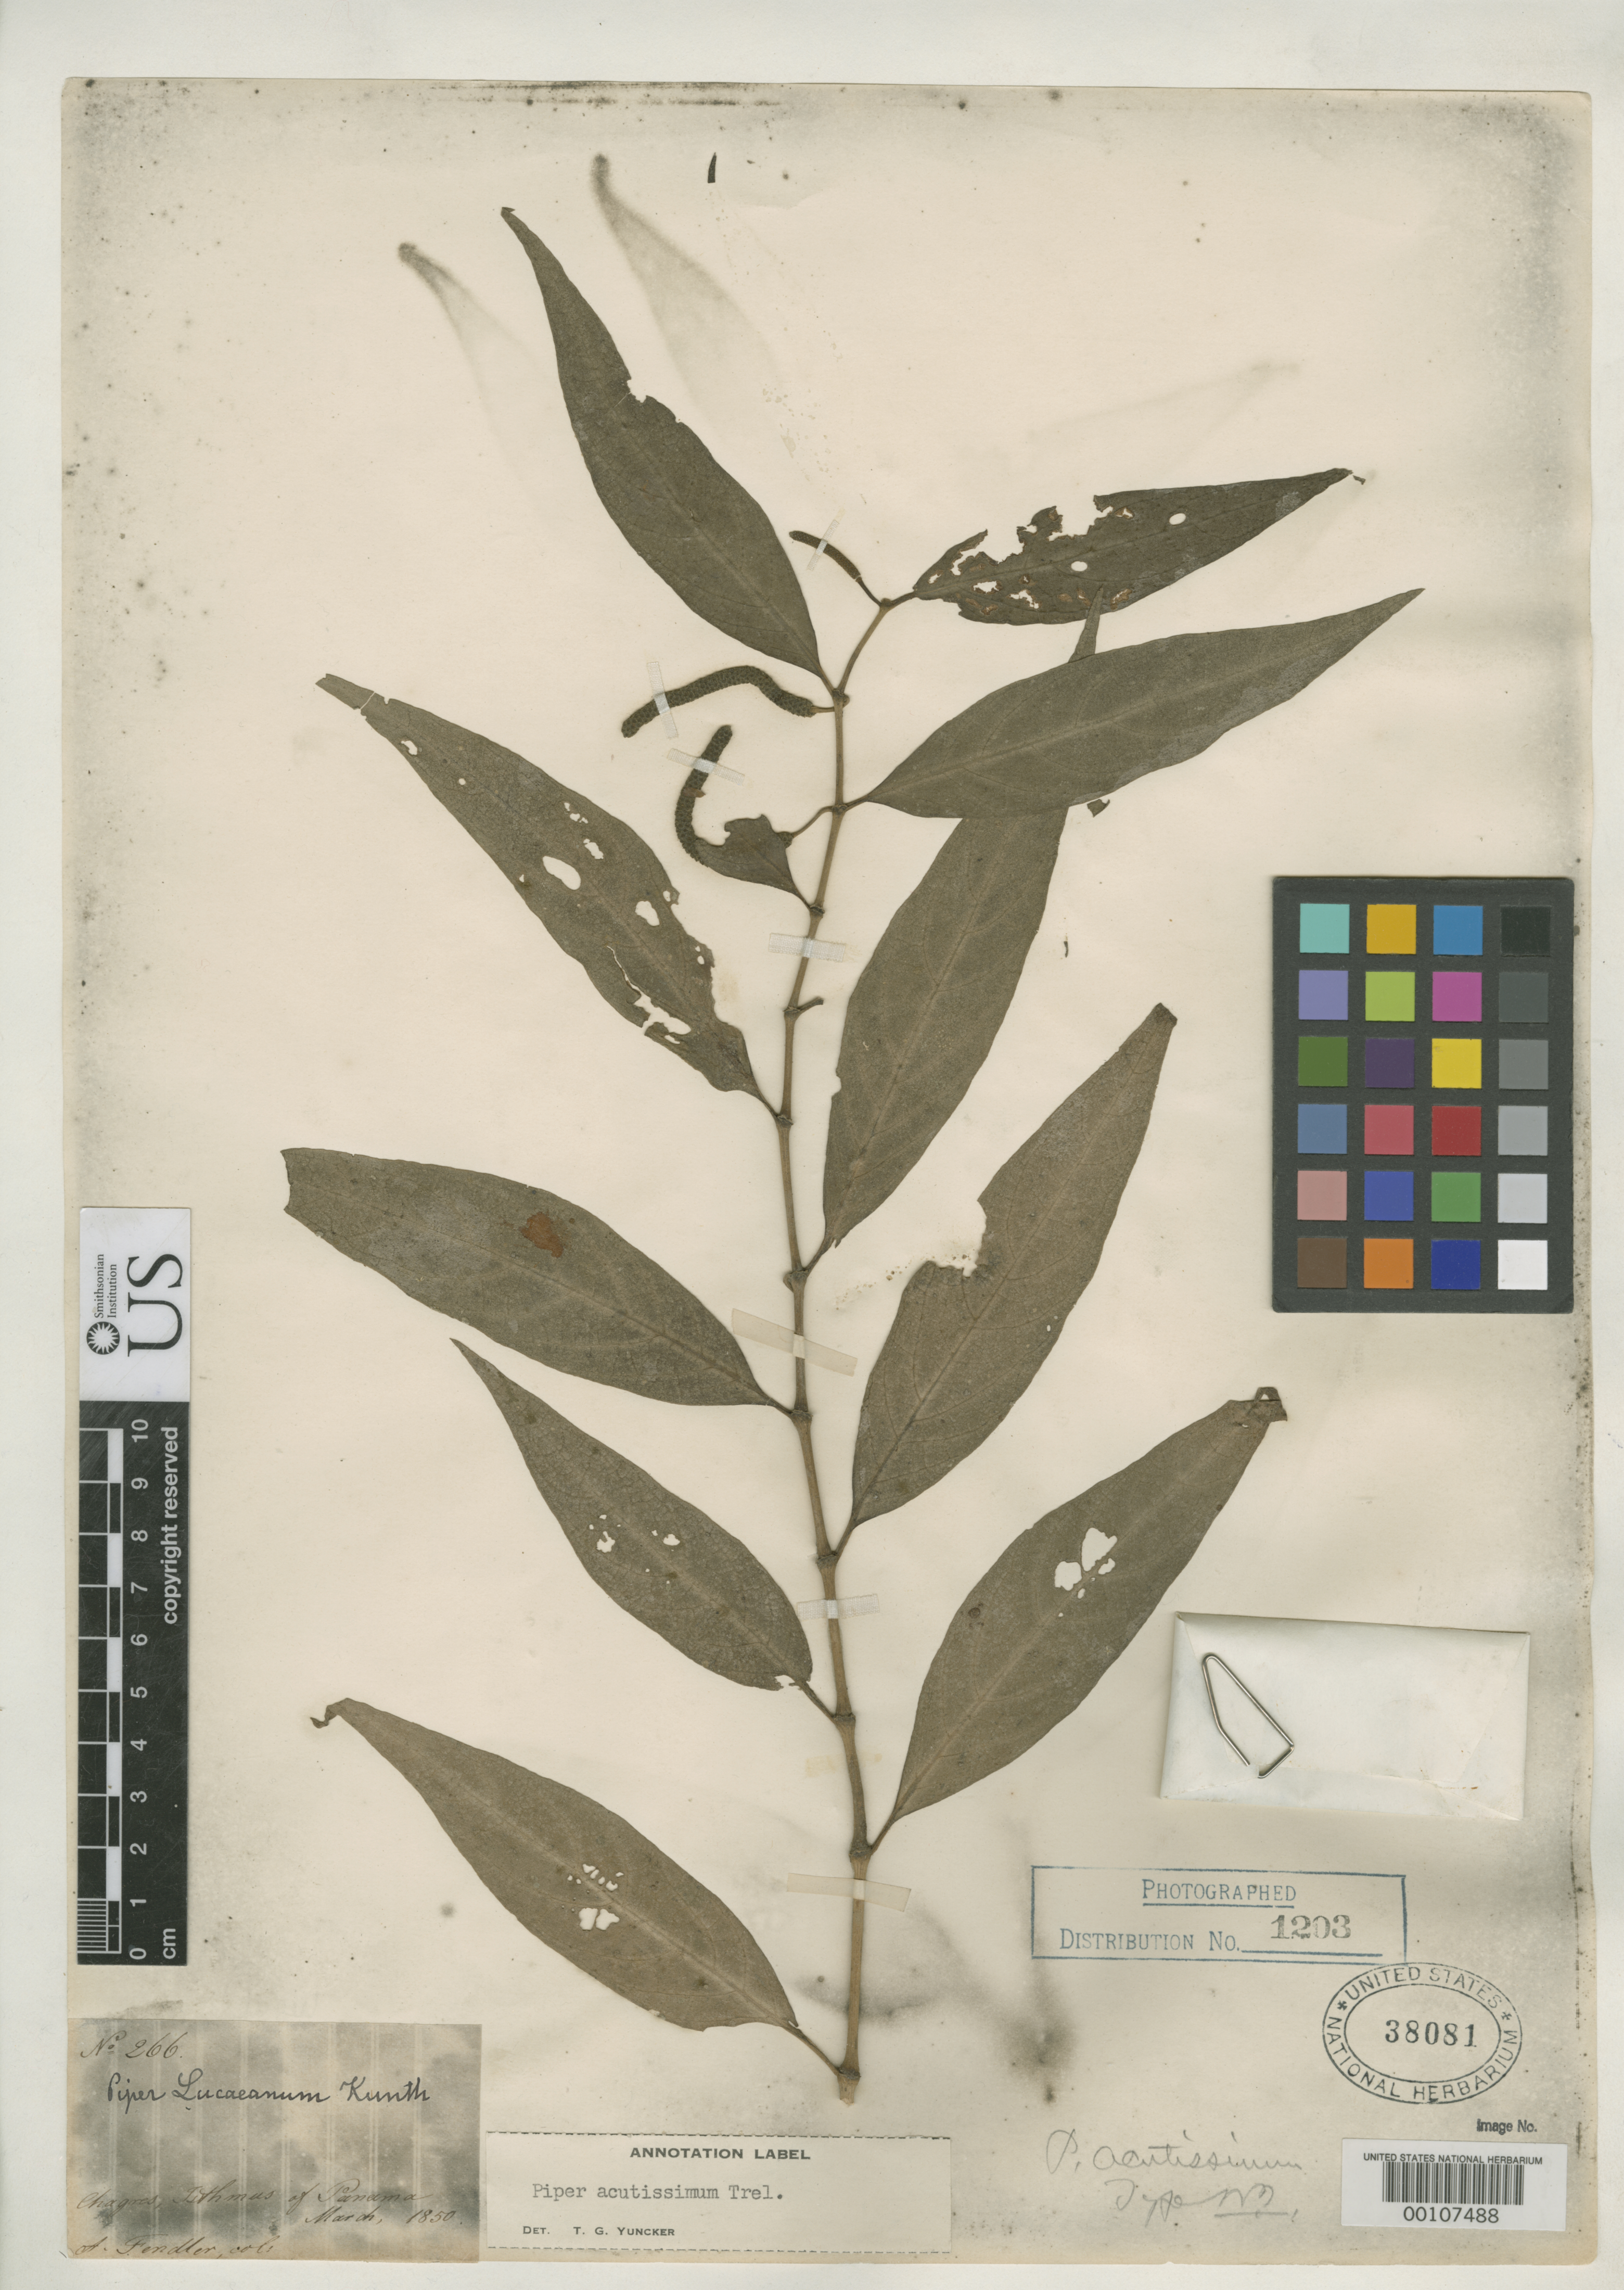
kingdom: Plantae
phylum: Tracheophyta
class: Magnoliopsida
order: Piperales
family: Piperaceae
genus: Piper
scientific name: Piper acutissimum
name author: Trel.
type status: Holotype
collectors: A. Fendler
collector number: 266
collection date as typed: Mar 1850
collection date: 1850-03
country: Panama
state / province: Colón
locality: Chagres.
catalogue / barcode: US 38081